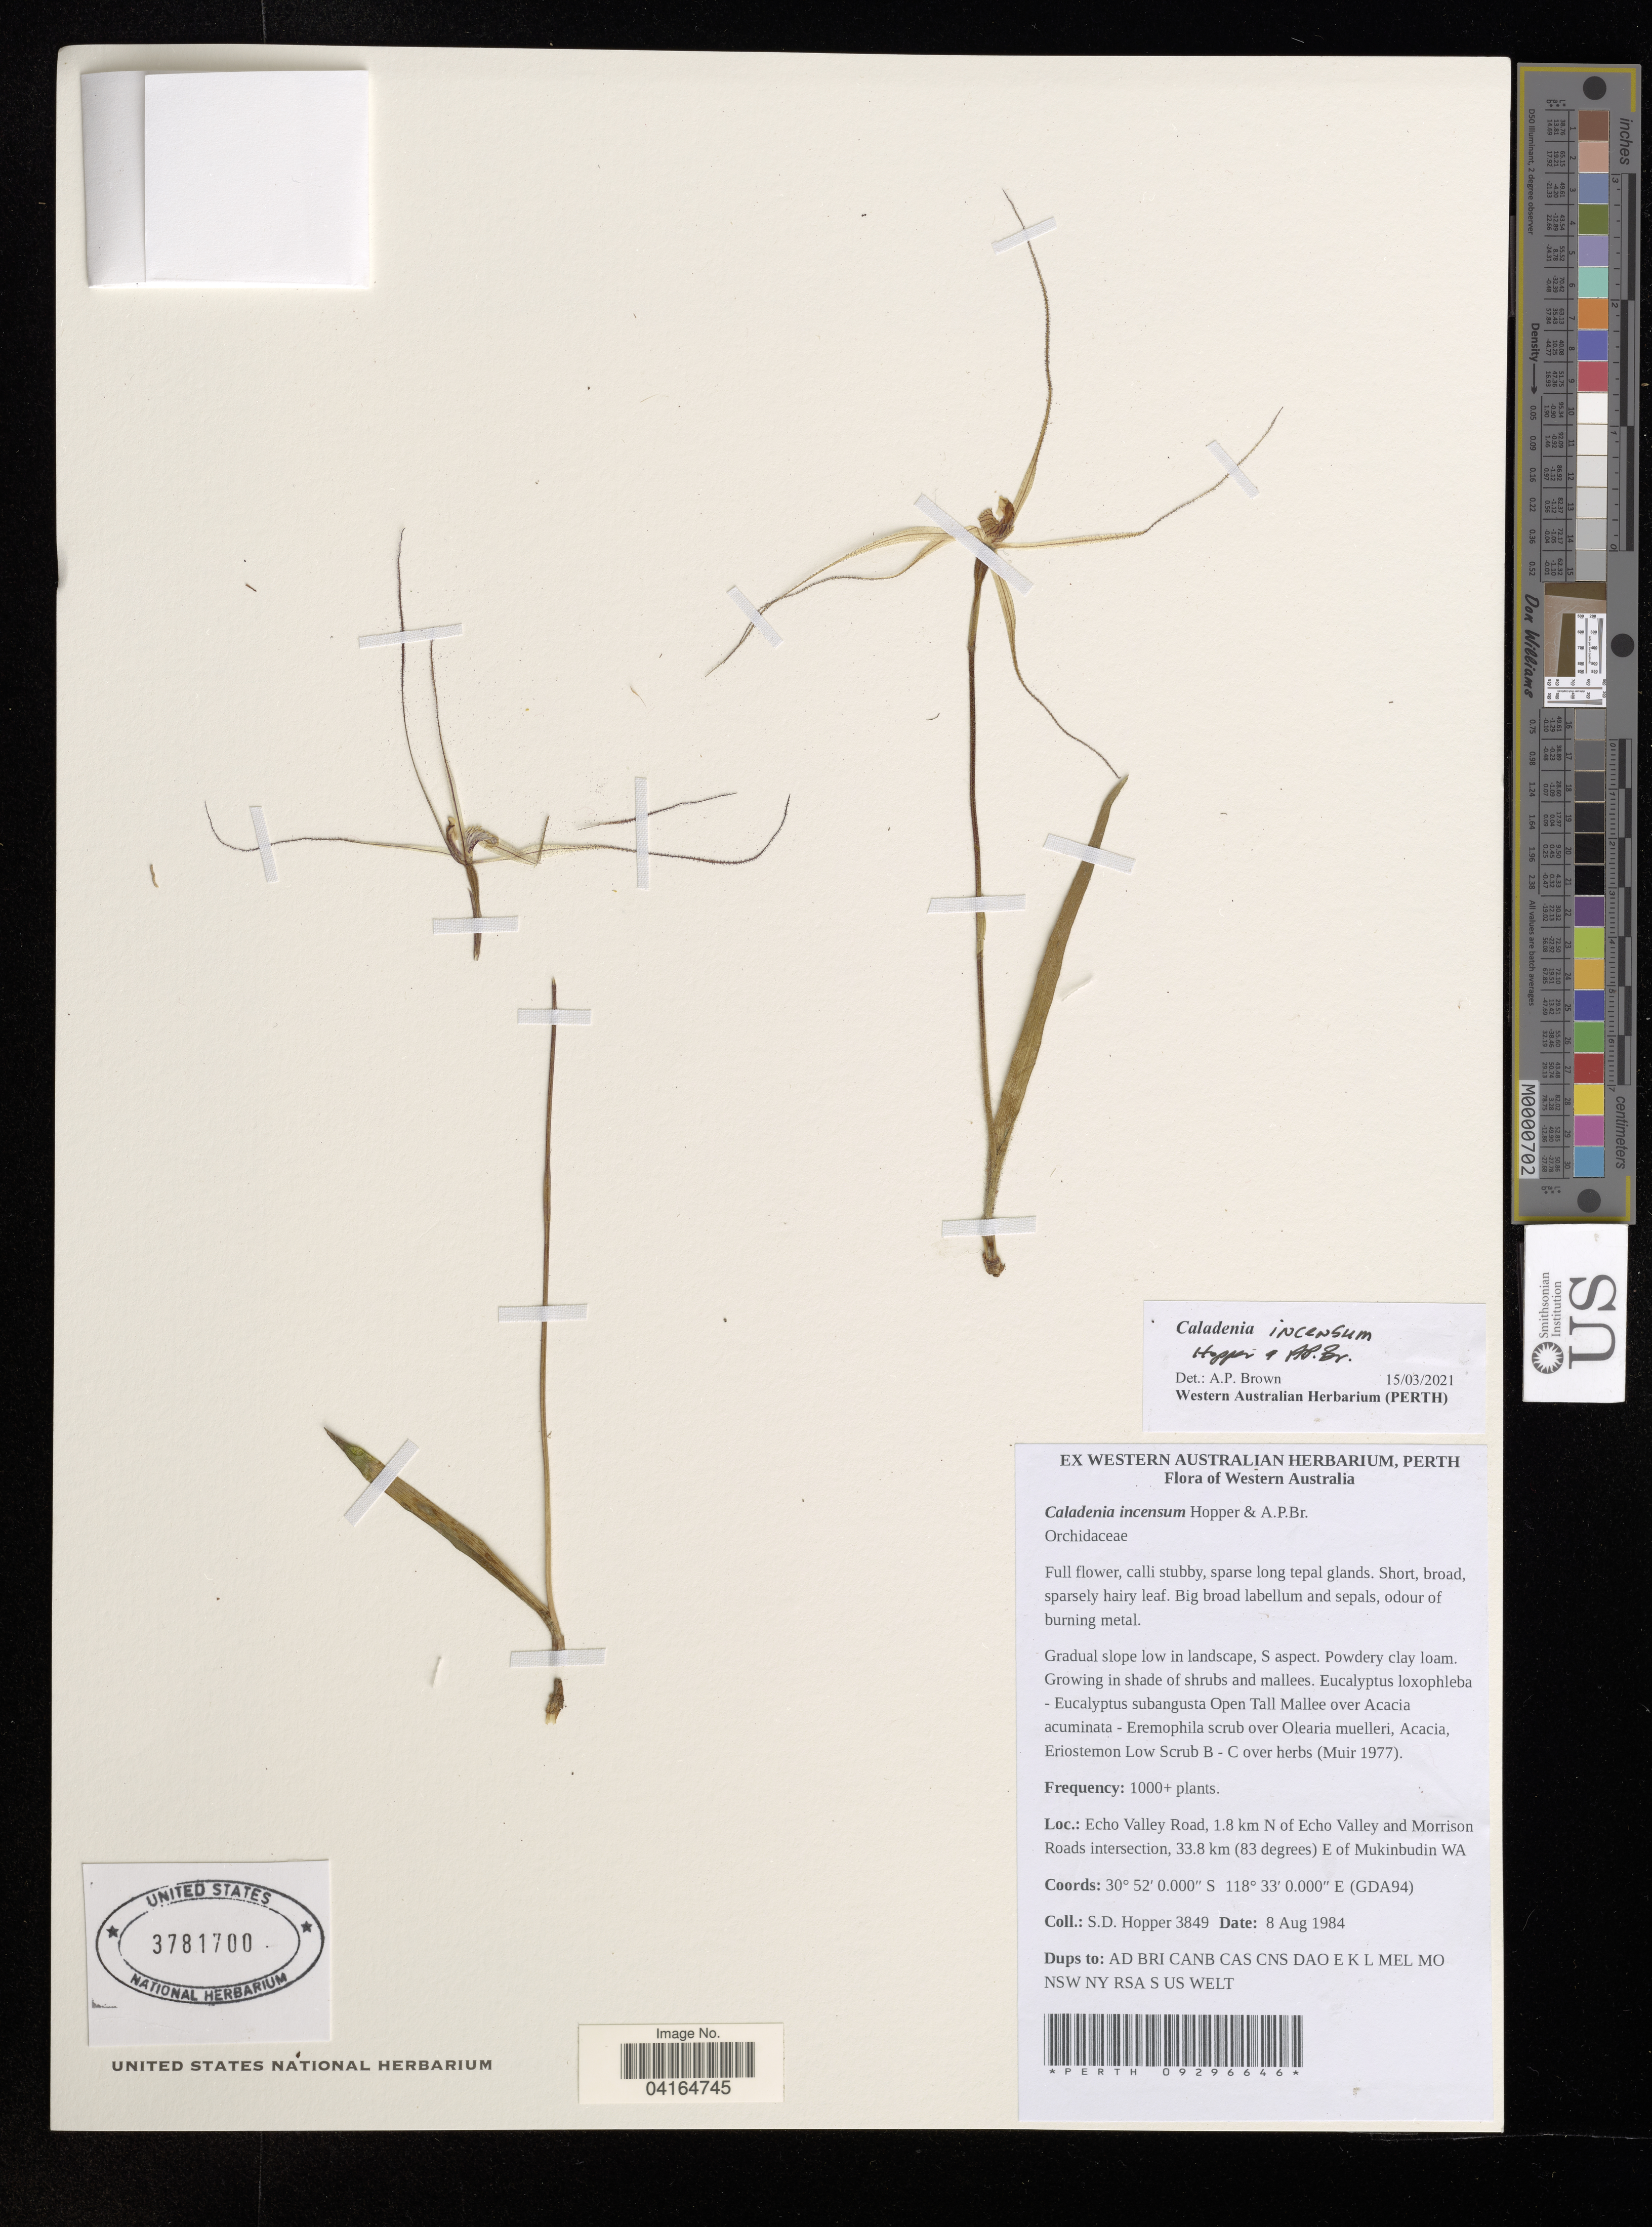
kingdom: Plantae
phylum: Tracheophyta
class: Liliopsida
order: Asparagales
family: Orchidaceae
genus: Caladenia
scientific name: Caladenia incensa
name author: Hopper & A.P.Br.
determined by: Brown, A. P., (PERTH), Western Australian Herbarium (AUSTRALIA)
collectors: S. Hopper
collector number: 3849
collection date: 1984-08-08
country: Australia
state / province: Western Australia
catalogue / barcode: US 3781700